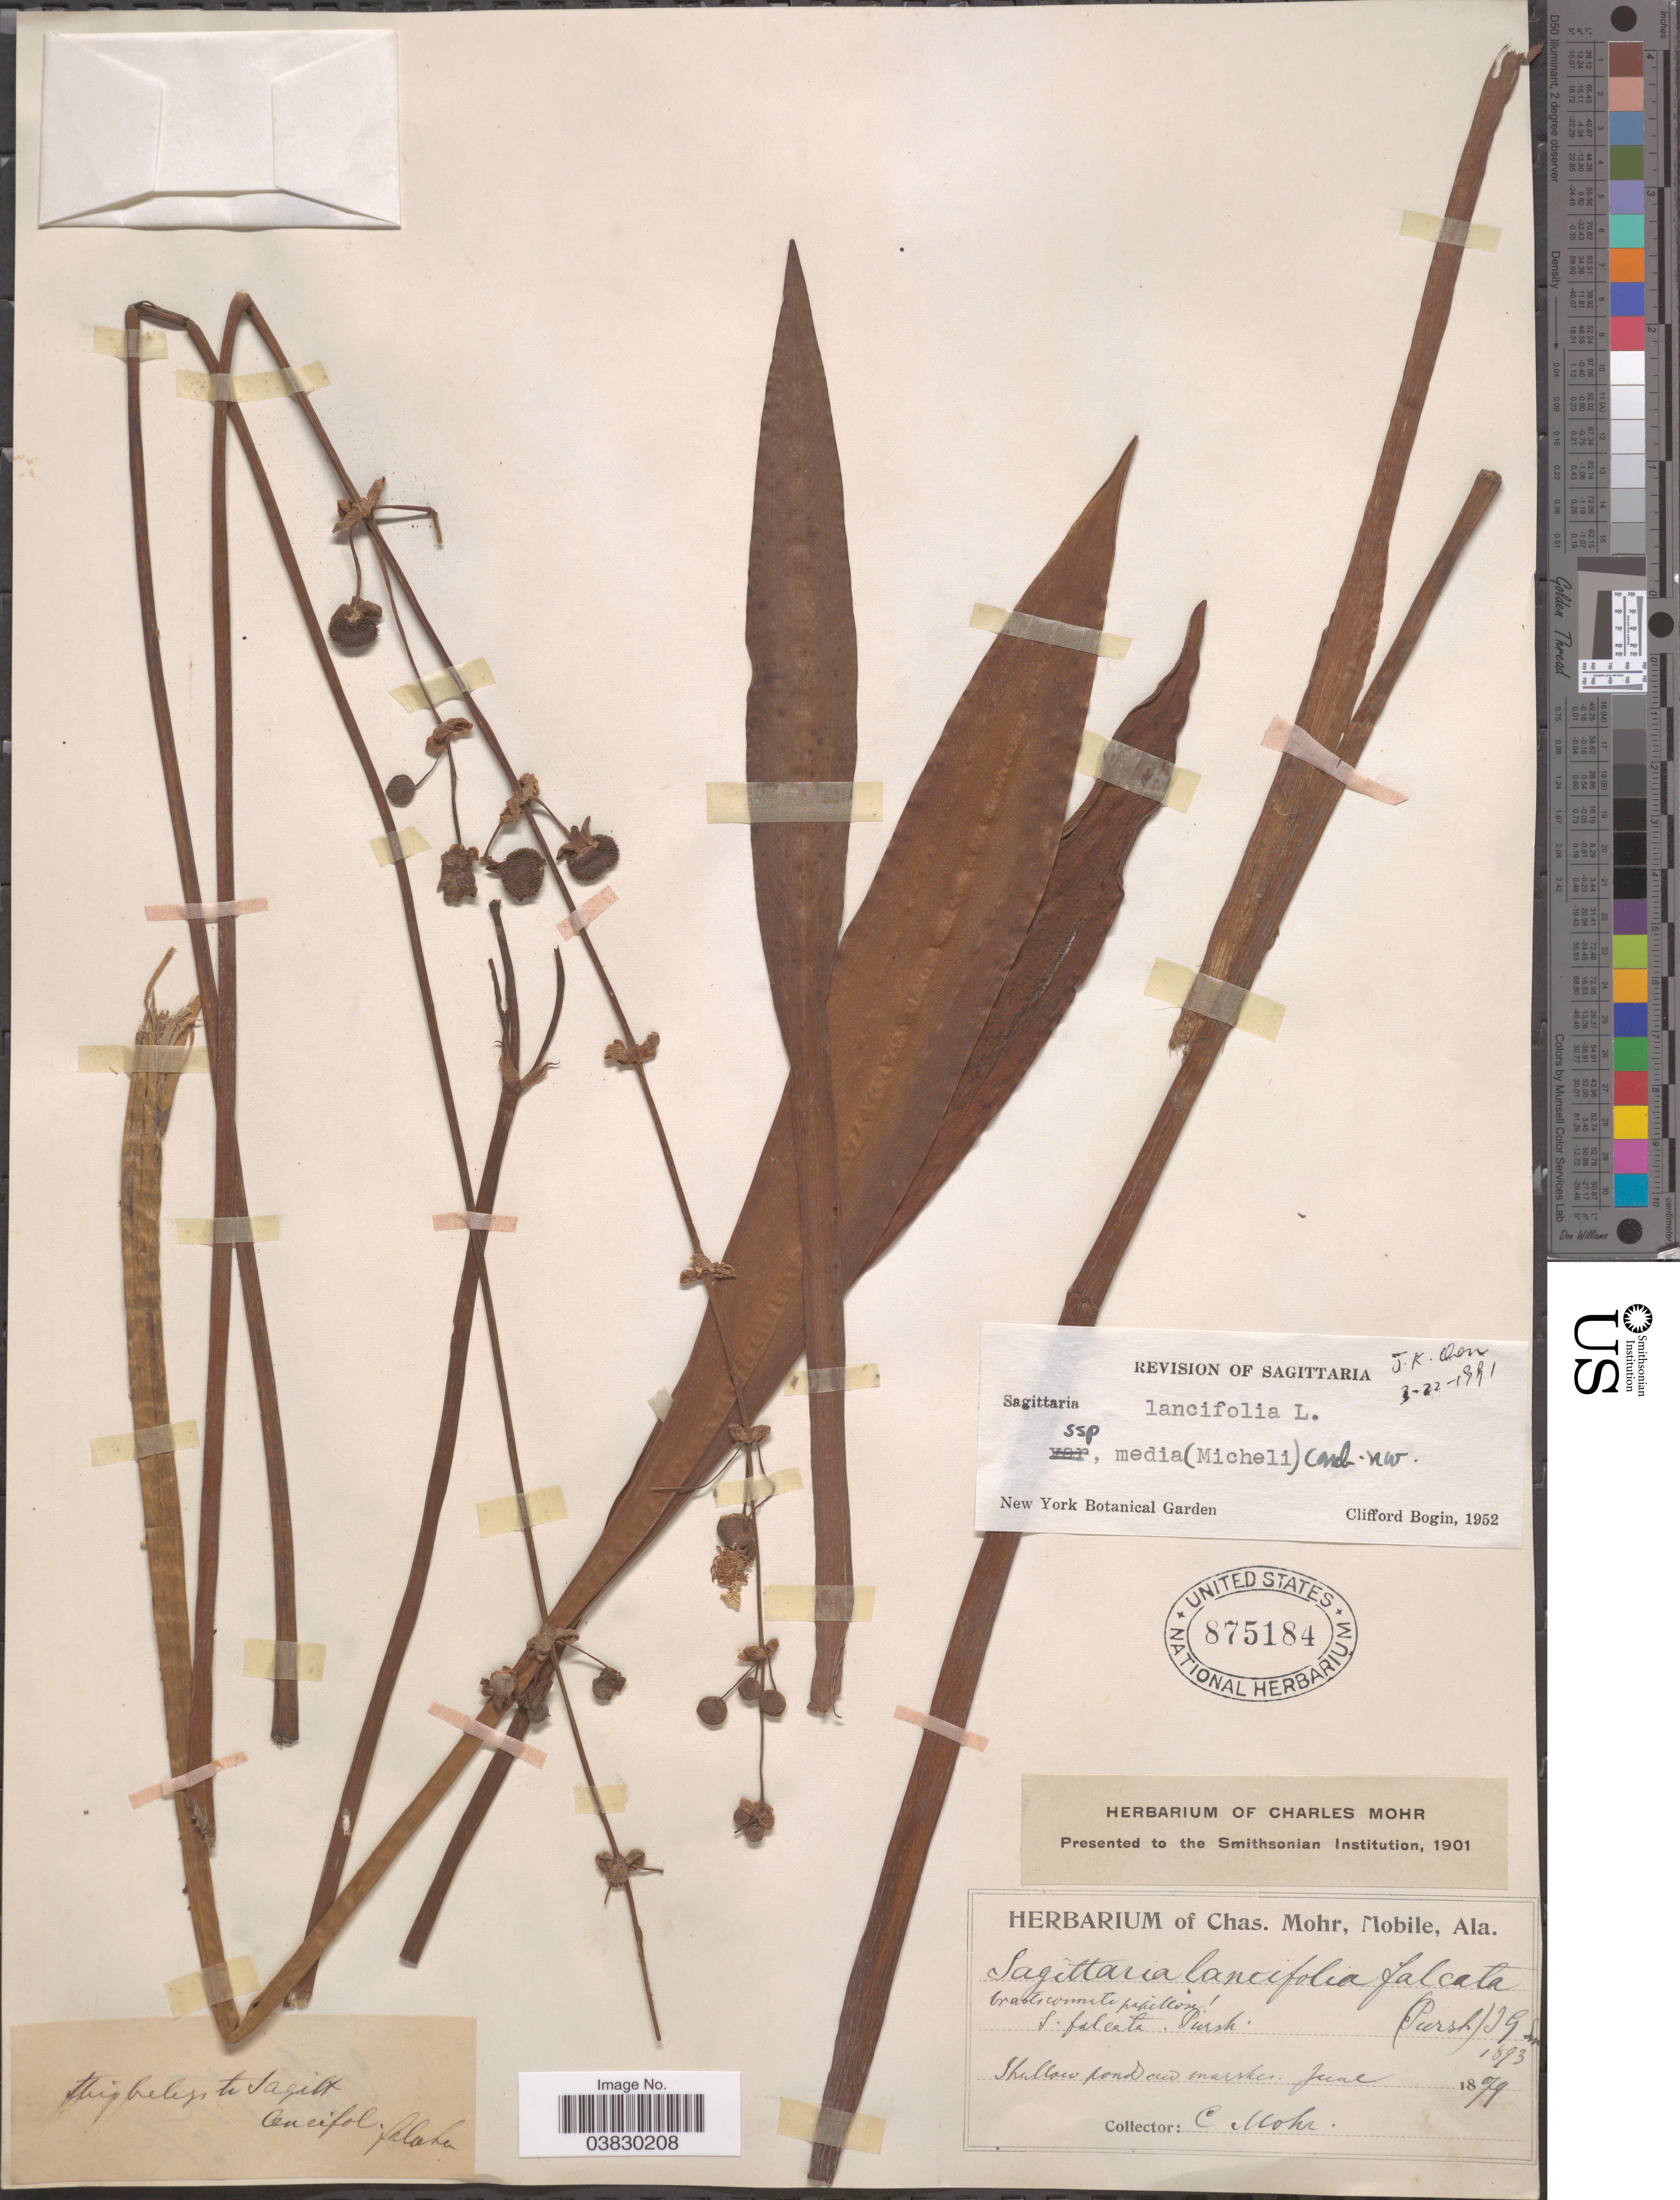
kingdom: Plantae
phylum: Tracheophyta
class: Liliopsida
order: Alismatales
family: Alismataceae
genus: Sagittaria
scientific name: Sagittaria lancifolia subsp. media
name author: (Micheli) Bogin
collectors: Mohr, C. T. (herbarium)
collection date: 1879-06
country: United States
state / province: Alabama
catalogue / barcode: US 875184